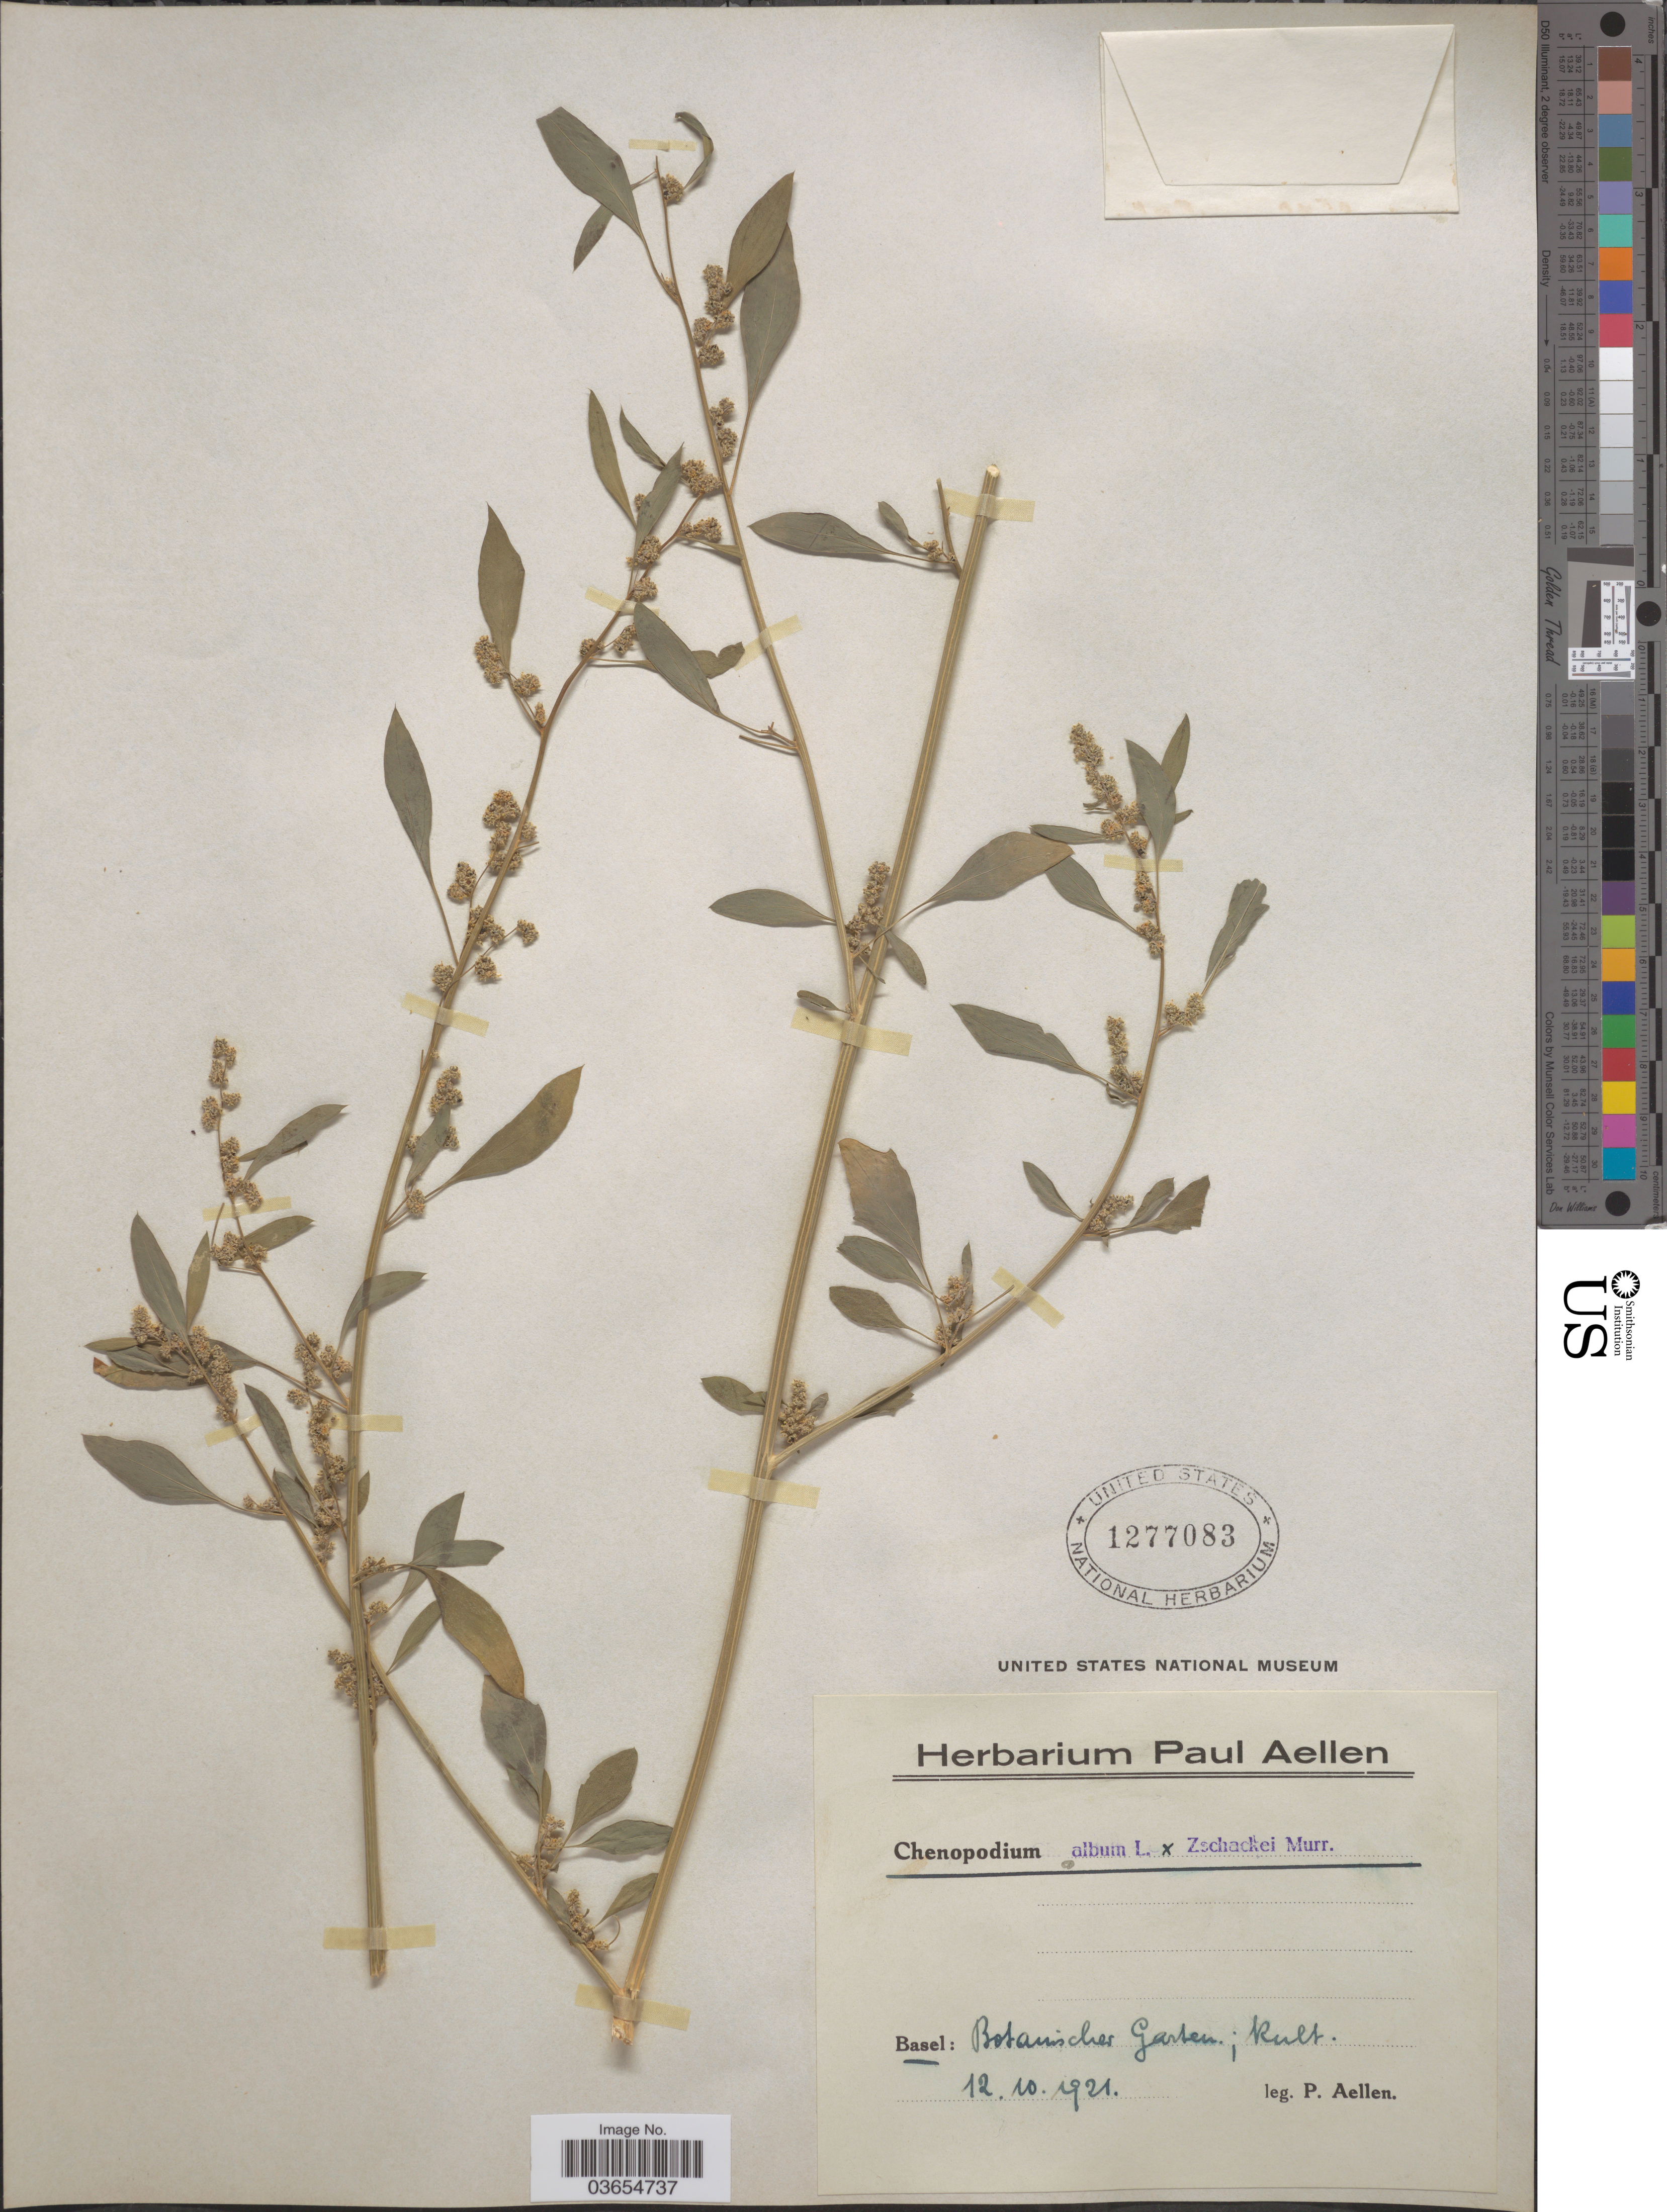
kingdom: Plantae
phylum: Tracheophyta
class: Magnoliopsida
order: Caryophyllales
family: Amaranthaceae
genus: Chenopodium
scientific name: Chenopodium album x C. zschackei Murr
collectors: P. Aellen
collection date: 1921-10-12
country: Switzerland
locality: Basel: Botanischer Garten; kult.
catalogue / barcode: US 1277083